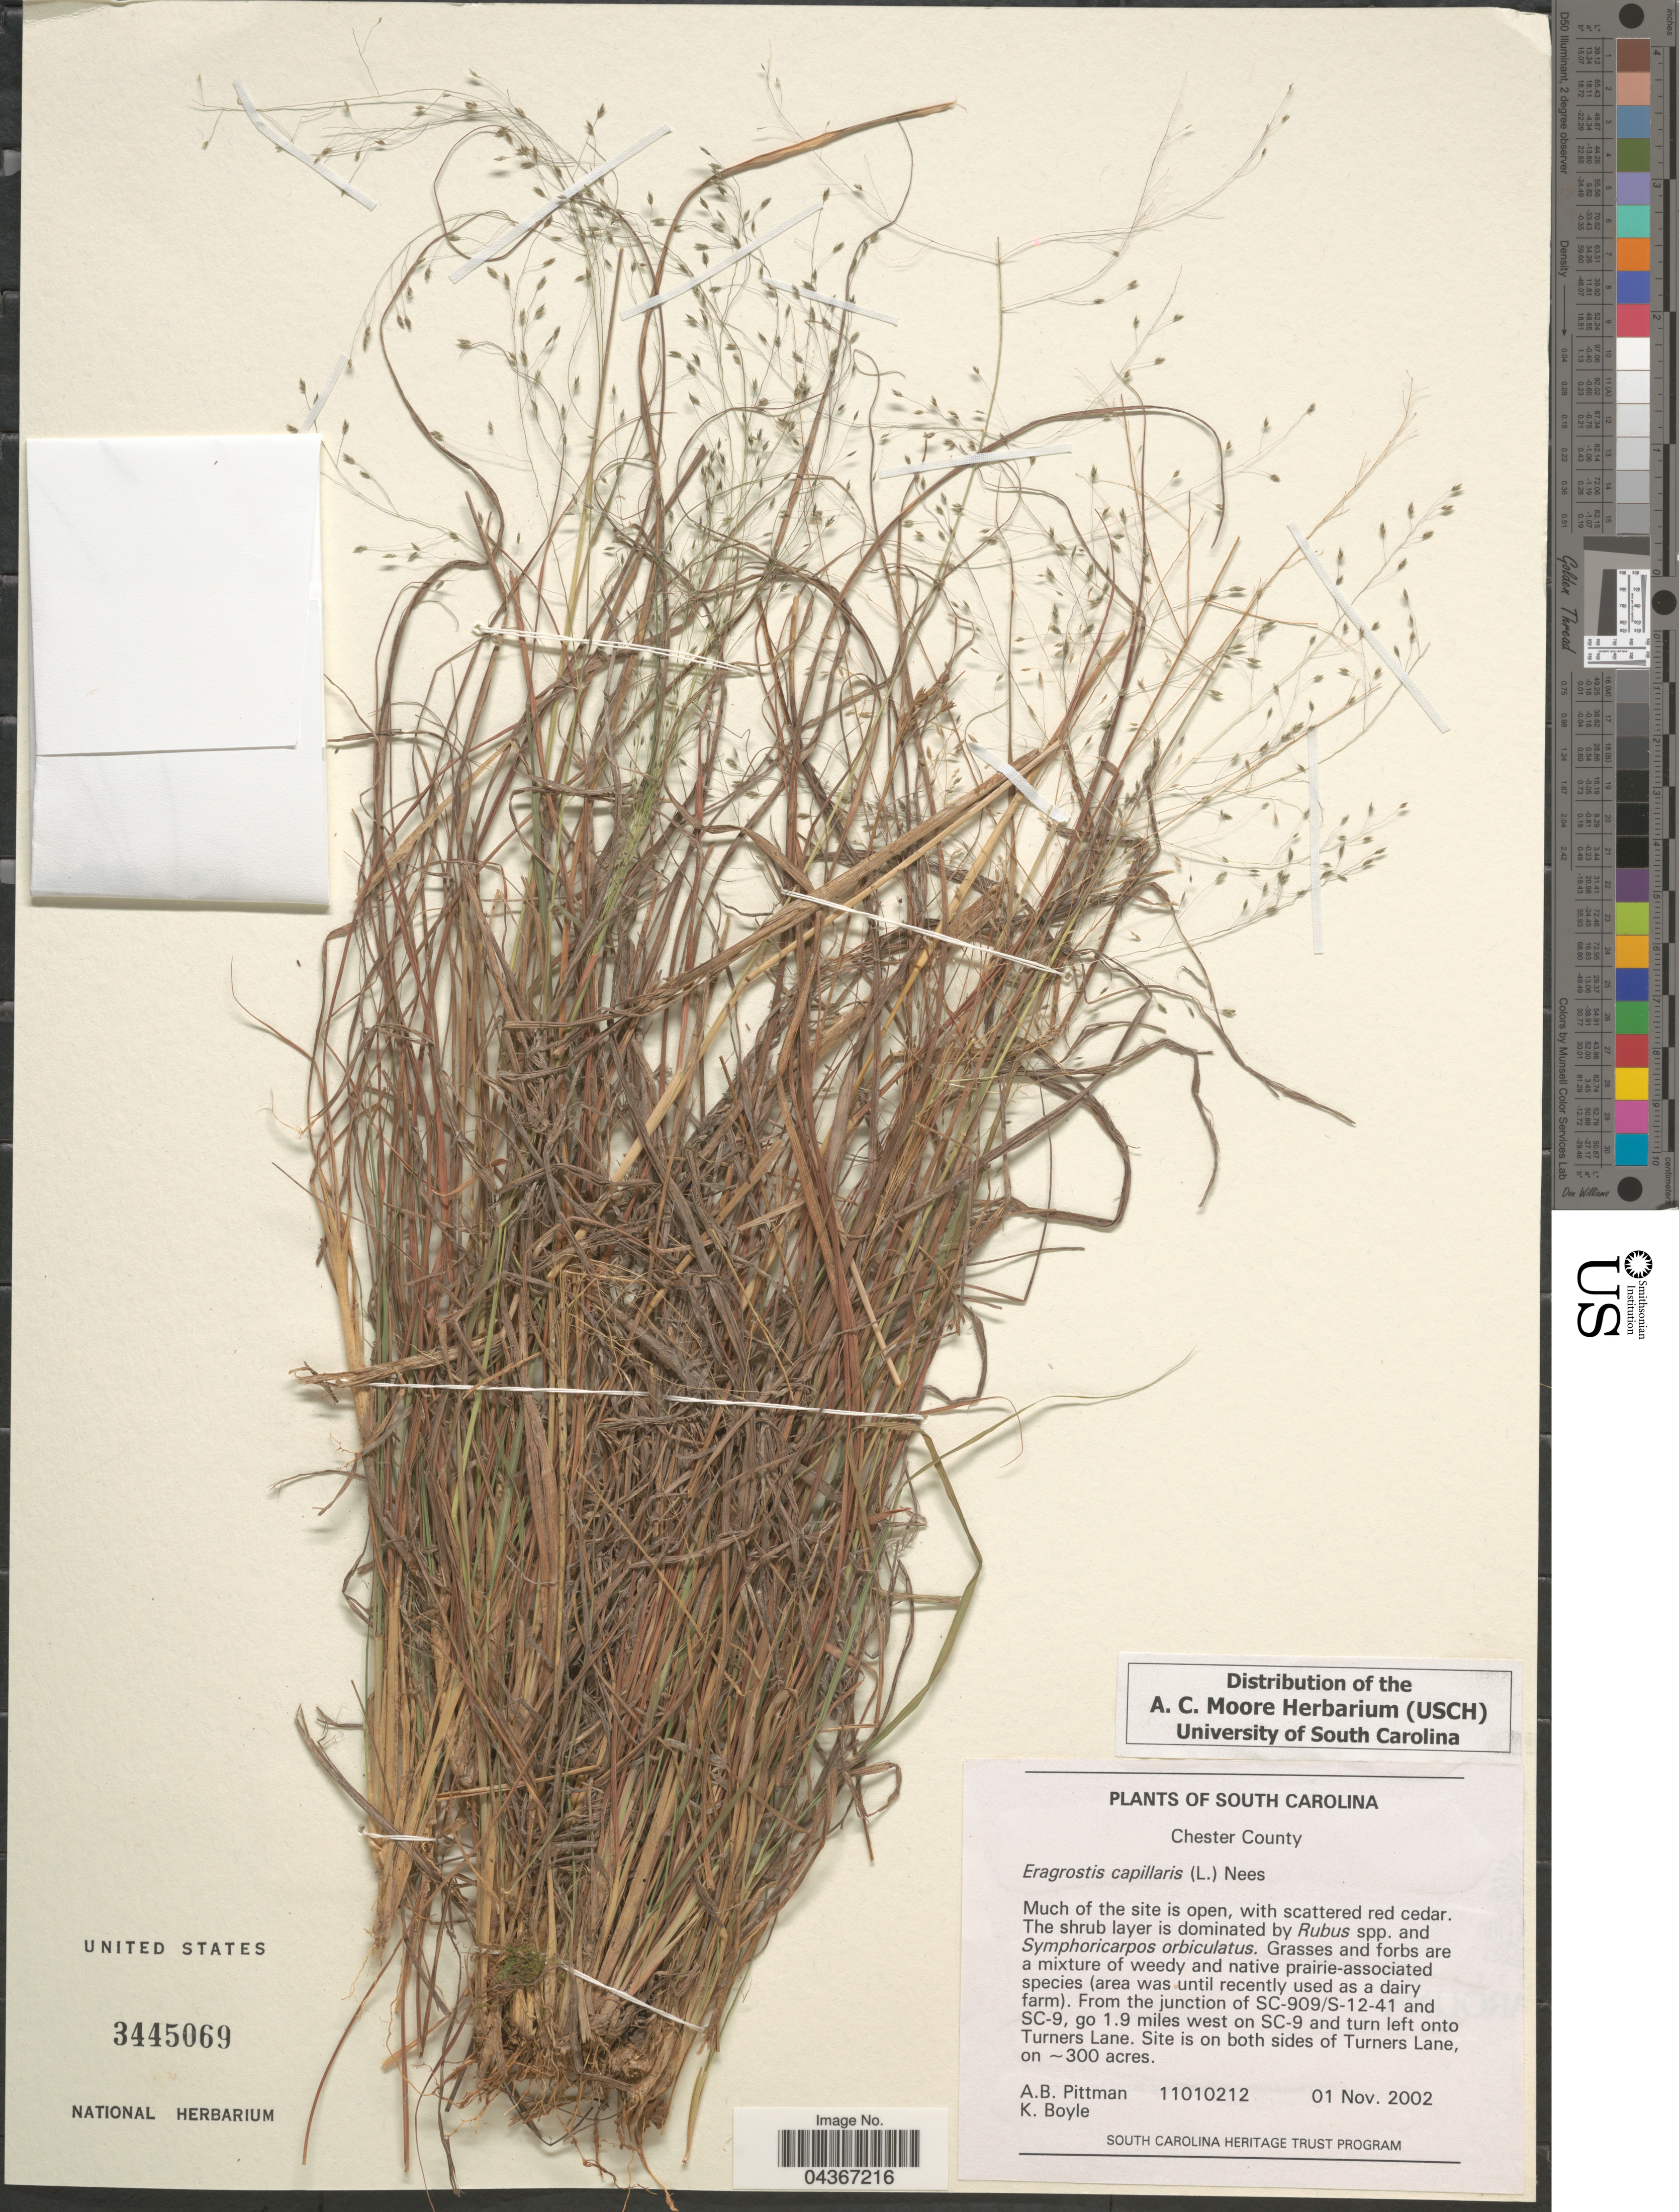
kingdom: Plantae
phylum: Tracheophyta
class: Liliopsida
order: Poales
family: Poaceae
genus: Eragrostis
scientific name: Eragrostis capillaris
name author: (L.) Nees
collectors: A. B. Pittman & K. Boyle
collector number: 11010212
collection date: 2002-11-01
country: United States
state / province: South Carolina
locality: Chester County. From the junction of SC-909/S-12-41 and SC-9, go 1.9 miles west on SC-9 and turn left onto Turners Lane. Site is on both sides of Turners Lane, on ~300 acres.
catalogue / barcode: US 3445069